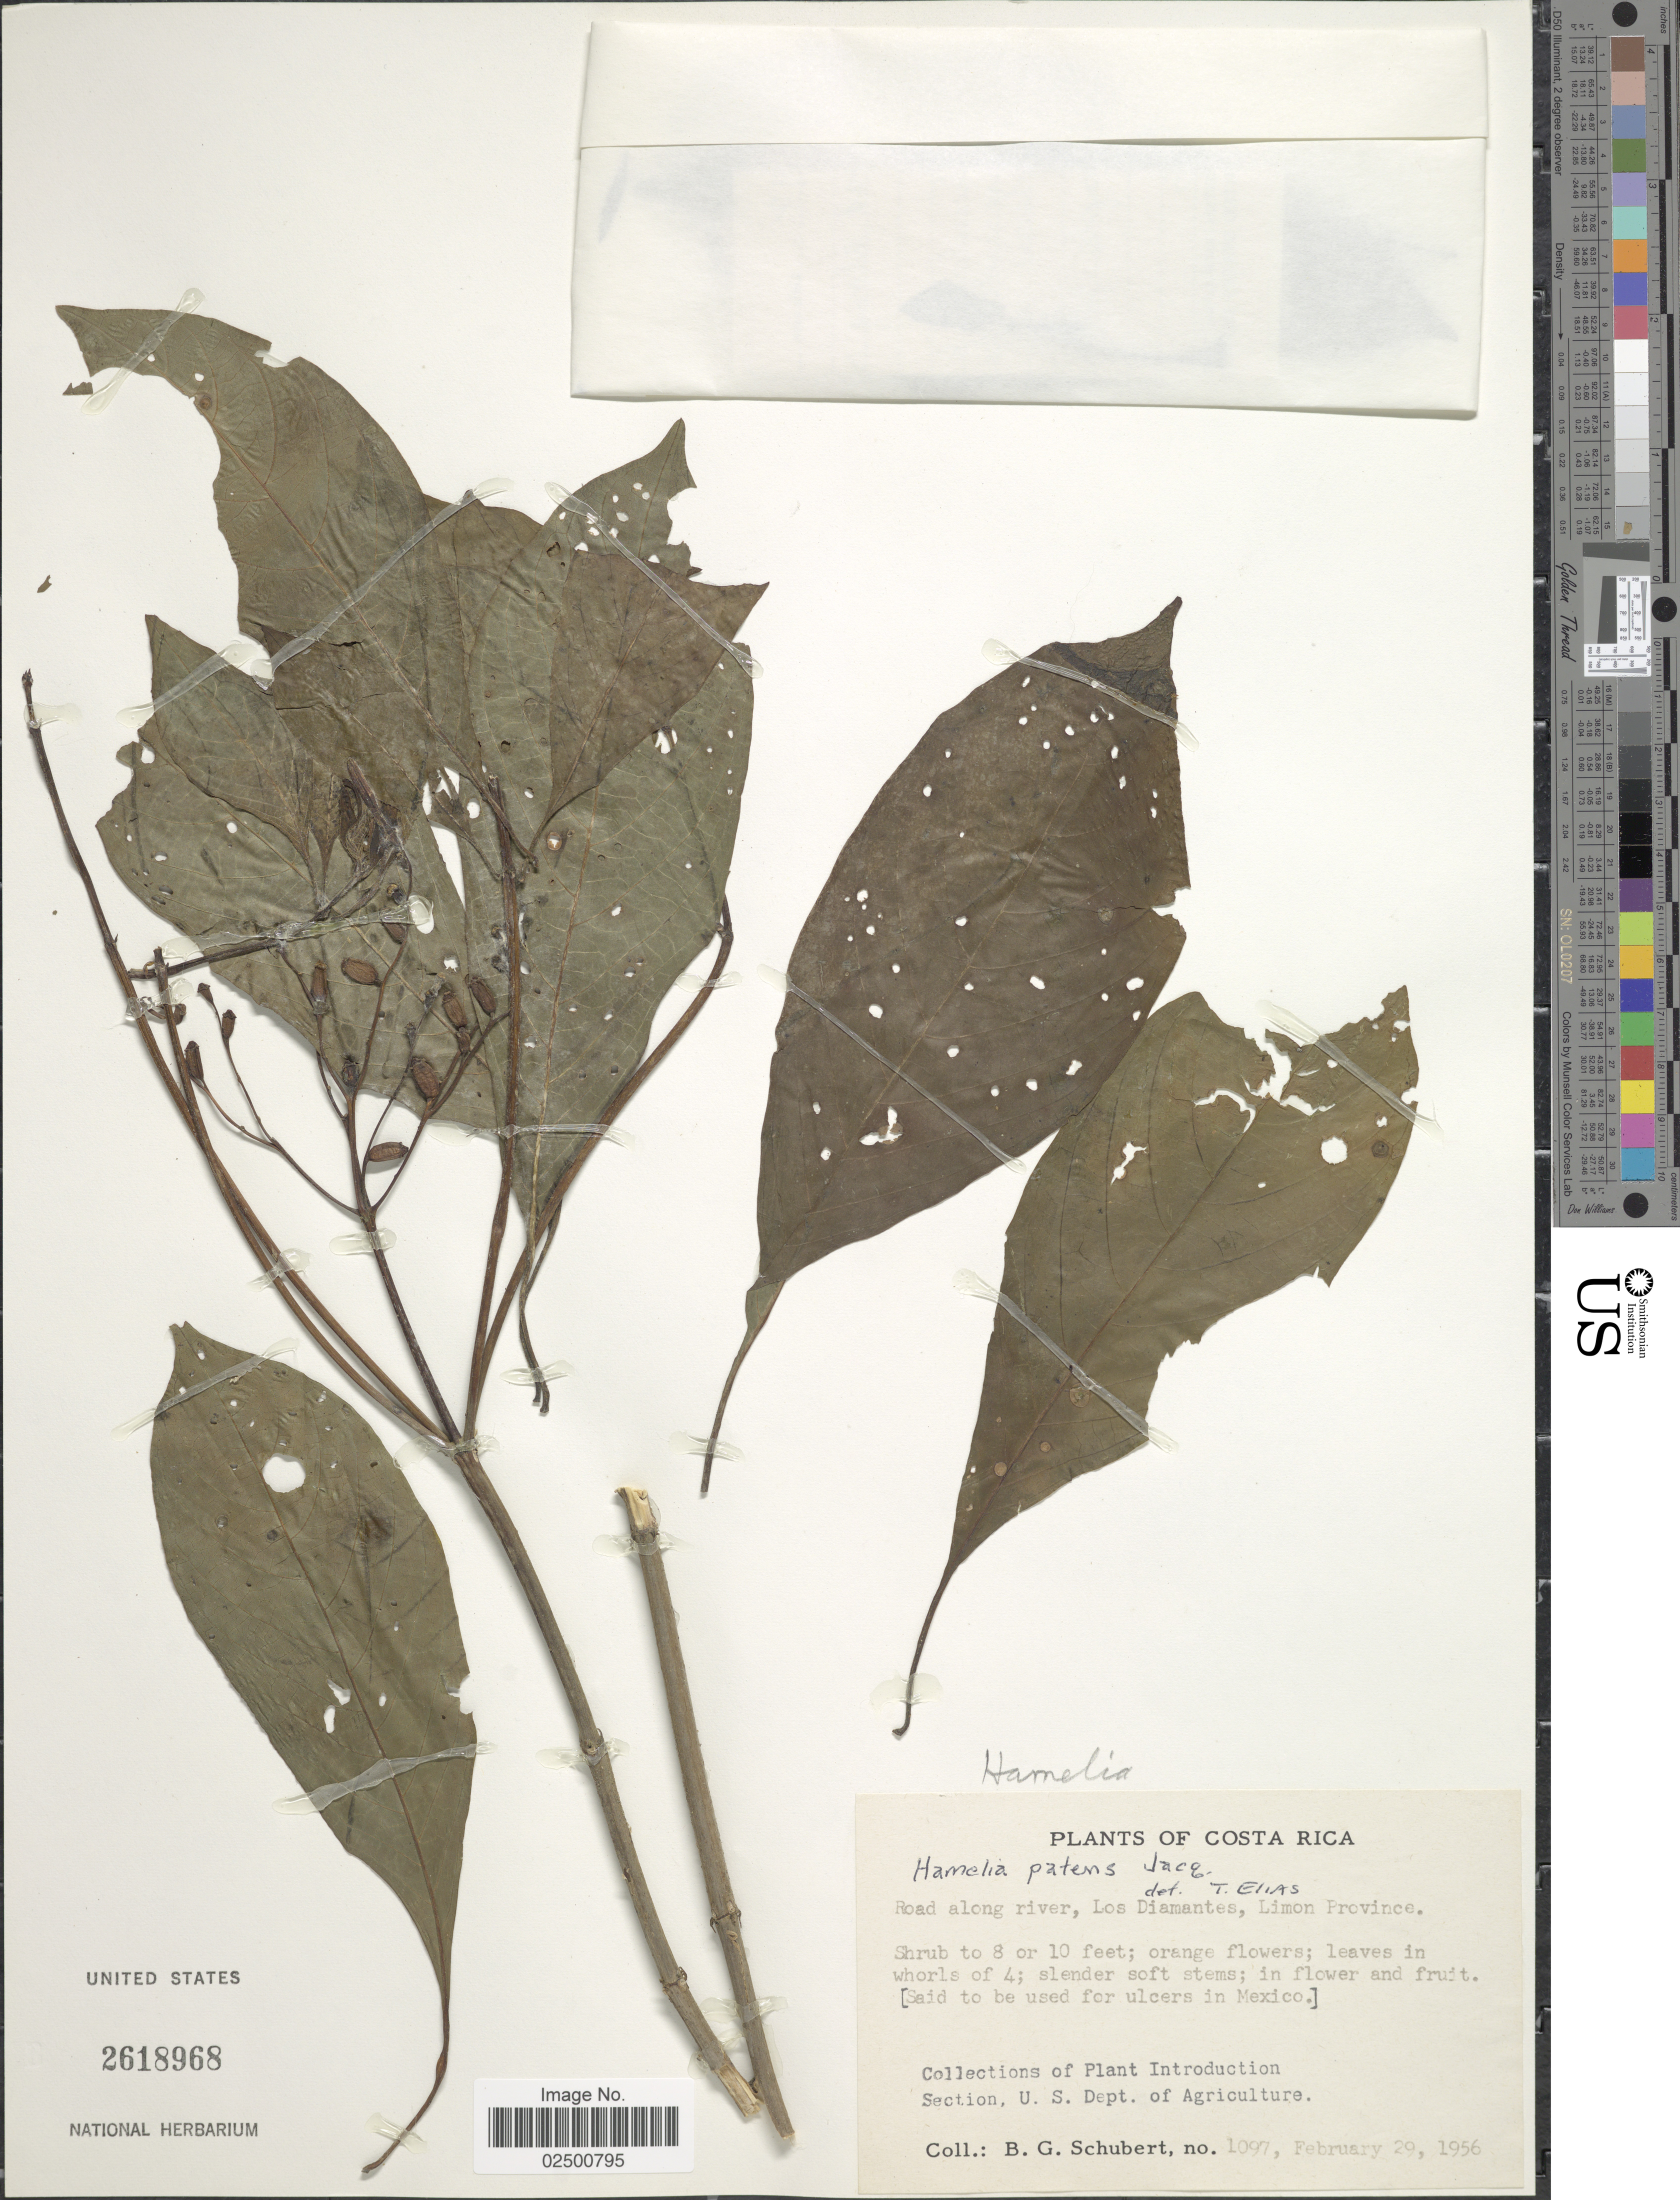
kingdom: Plantae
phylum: Tracheophyta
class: Magnoliopsida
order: Gentianales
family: Rubiaceae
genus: Hamelia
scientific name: Hamelia patens var. patens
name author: Jacq.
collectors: B. Schubert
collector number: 1097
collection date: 1956-02-29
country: Costa Rica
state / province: Limón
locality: Road along river, Los Diamantes, Limon Province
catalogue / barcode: US 2618968